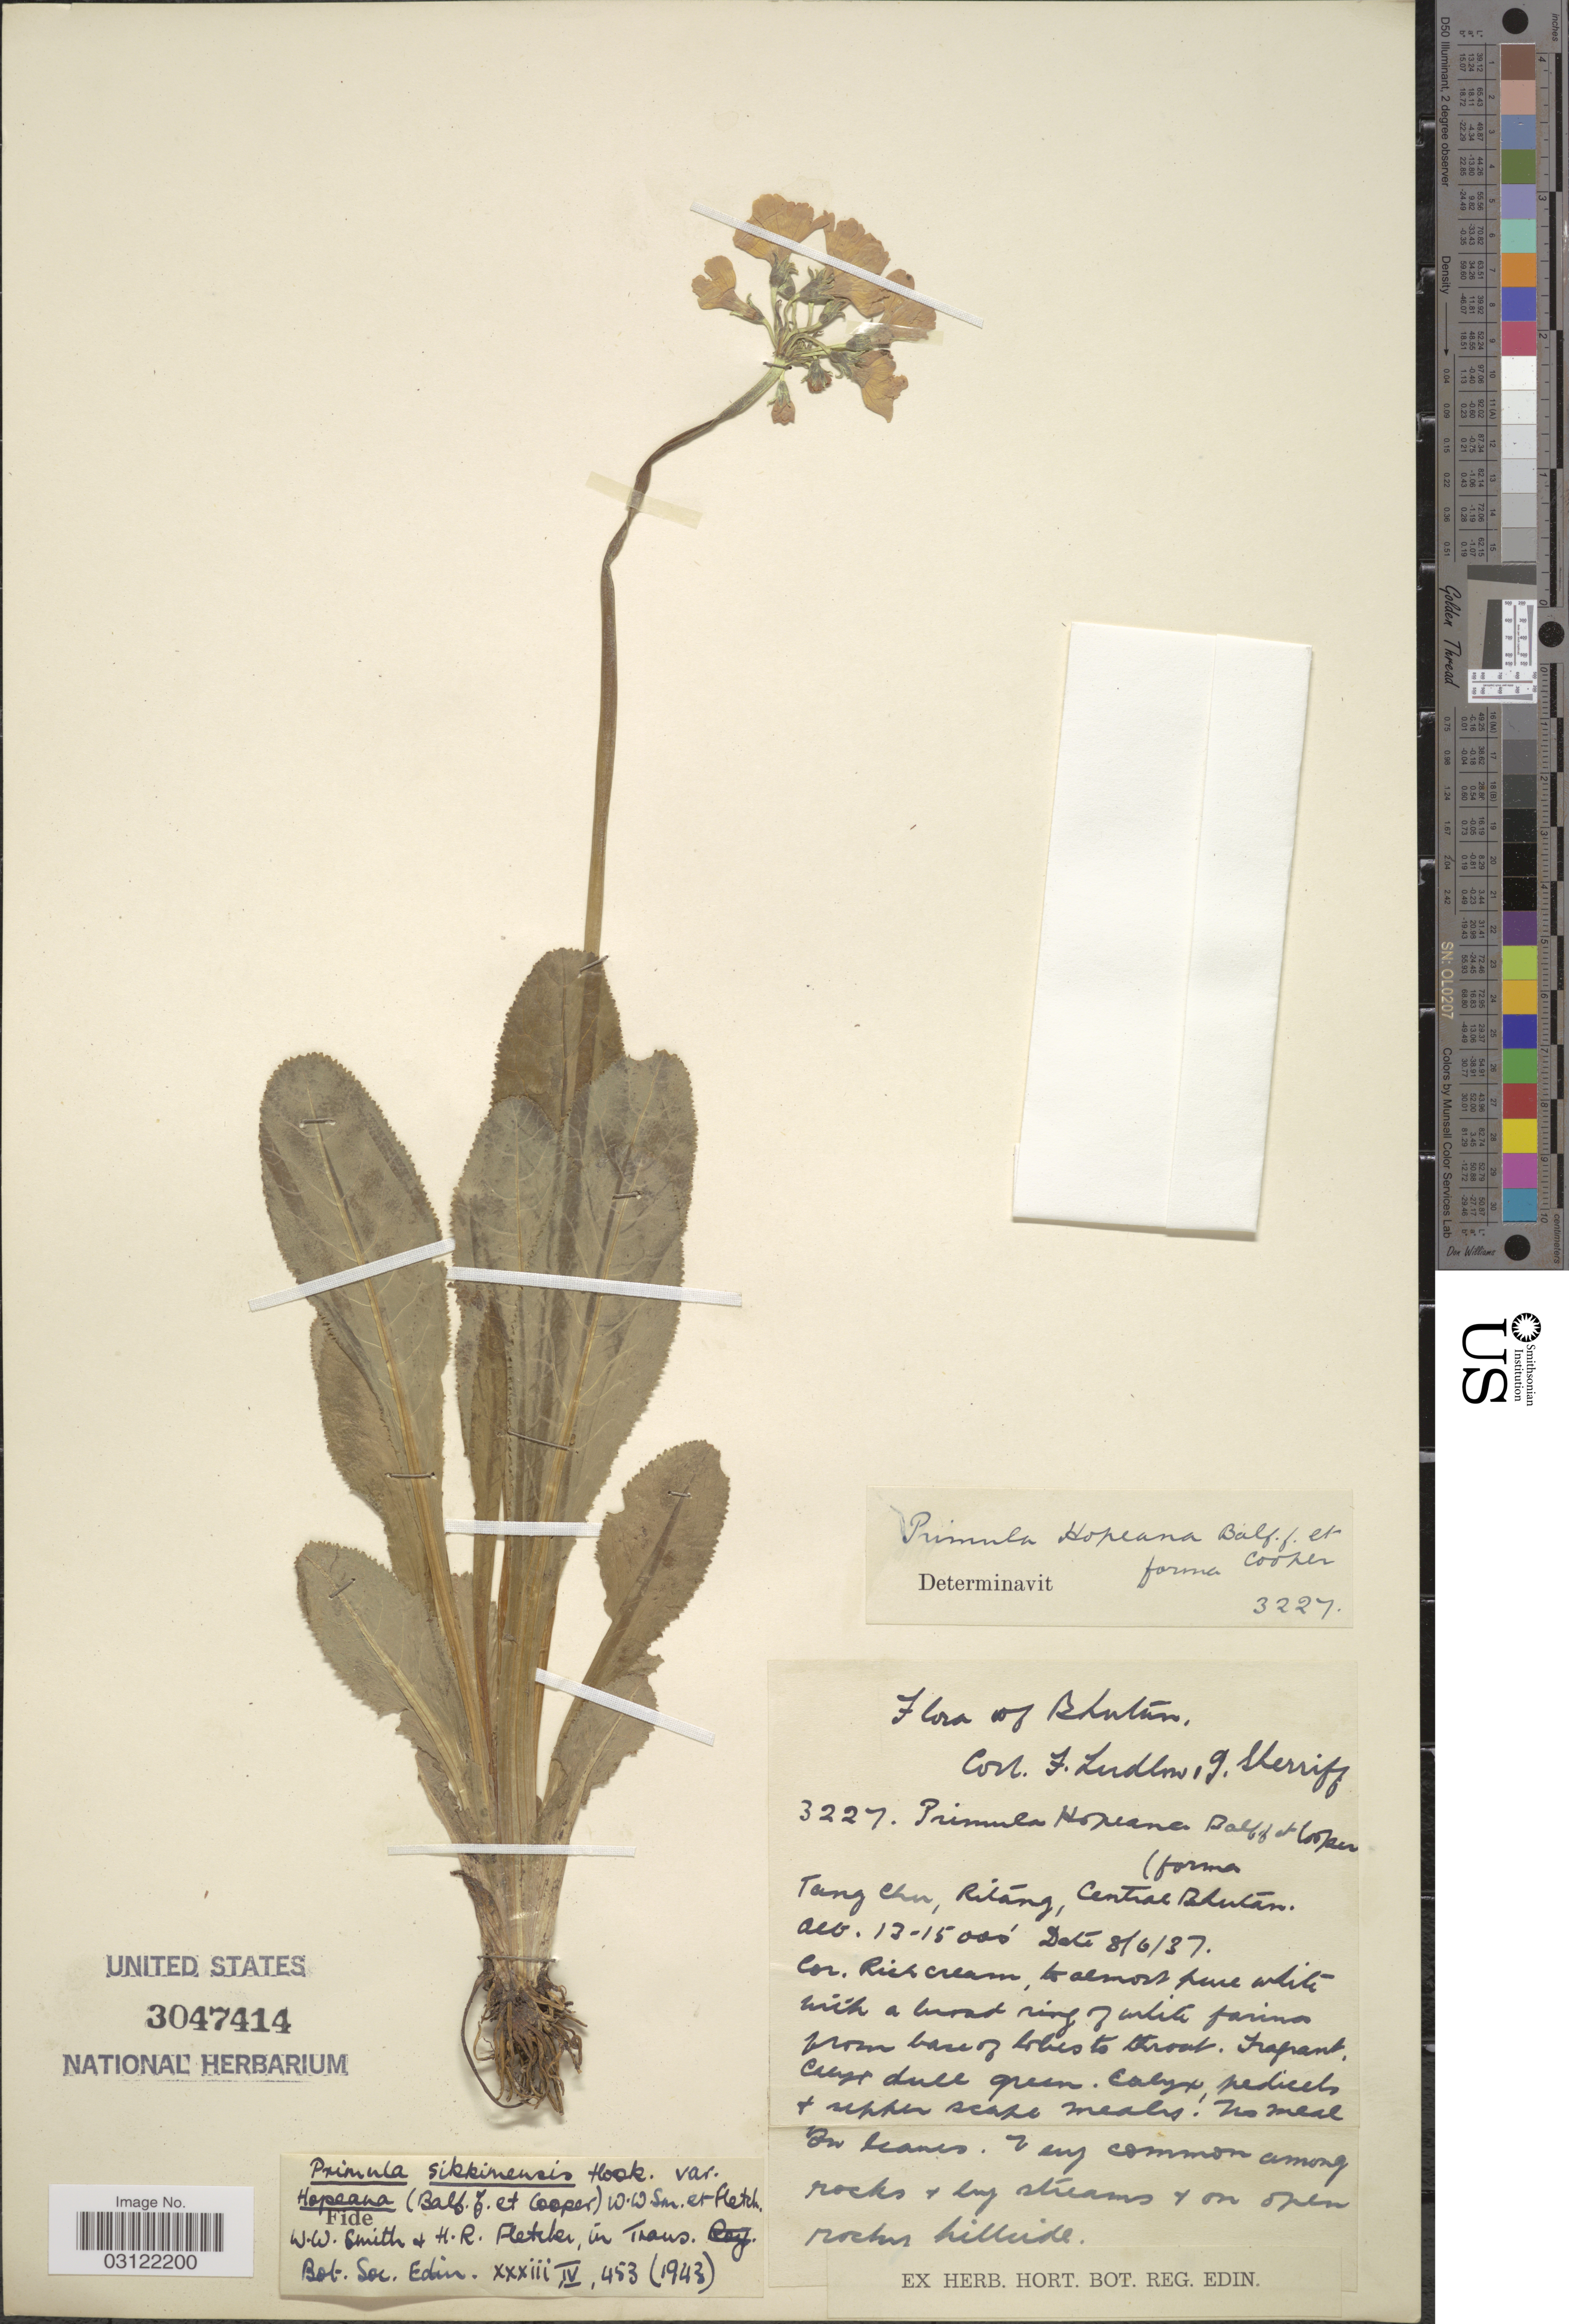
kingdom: Plantae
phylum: Tracheophyta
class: Magnoliopsida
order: Ericales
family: Primulaceae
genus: Primula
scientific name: Primula sikkimensis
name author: Hook.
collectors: F. Ludlow & G. Sherriff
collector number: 3227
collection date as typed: Transcribed d/m/y: 8/6/37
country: Bhutan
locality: Tang Chu, Ritang, Central Bhutan.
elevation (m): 3962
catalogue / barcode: US 3047414